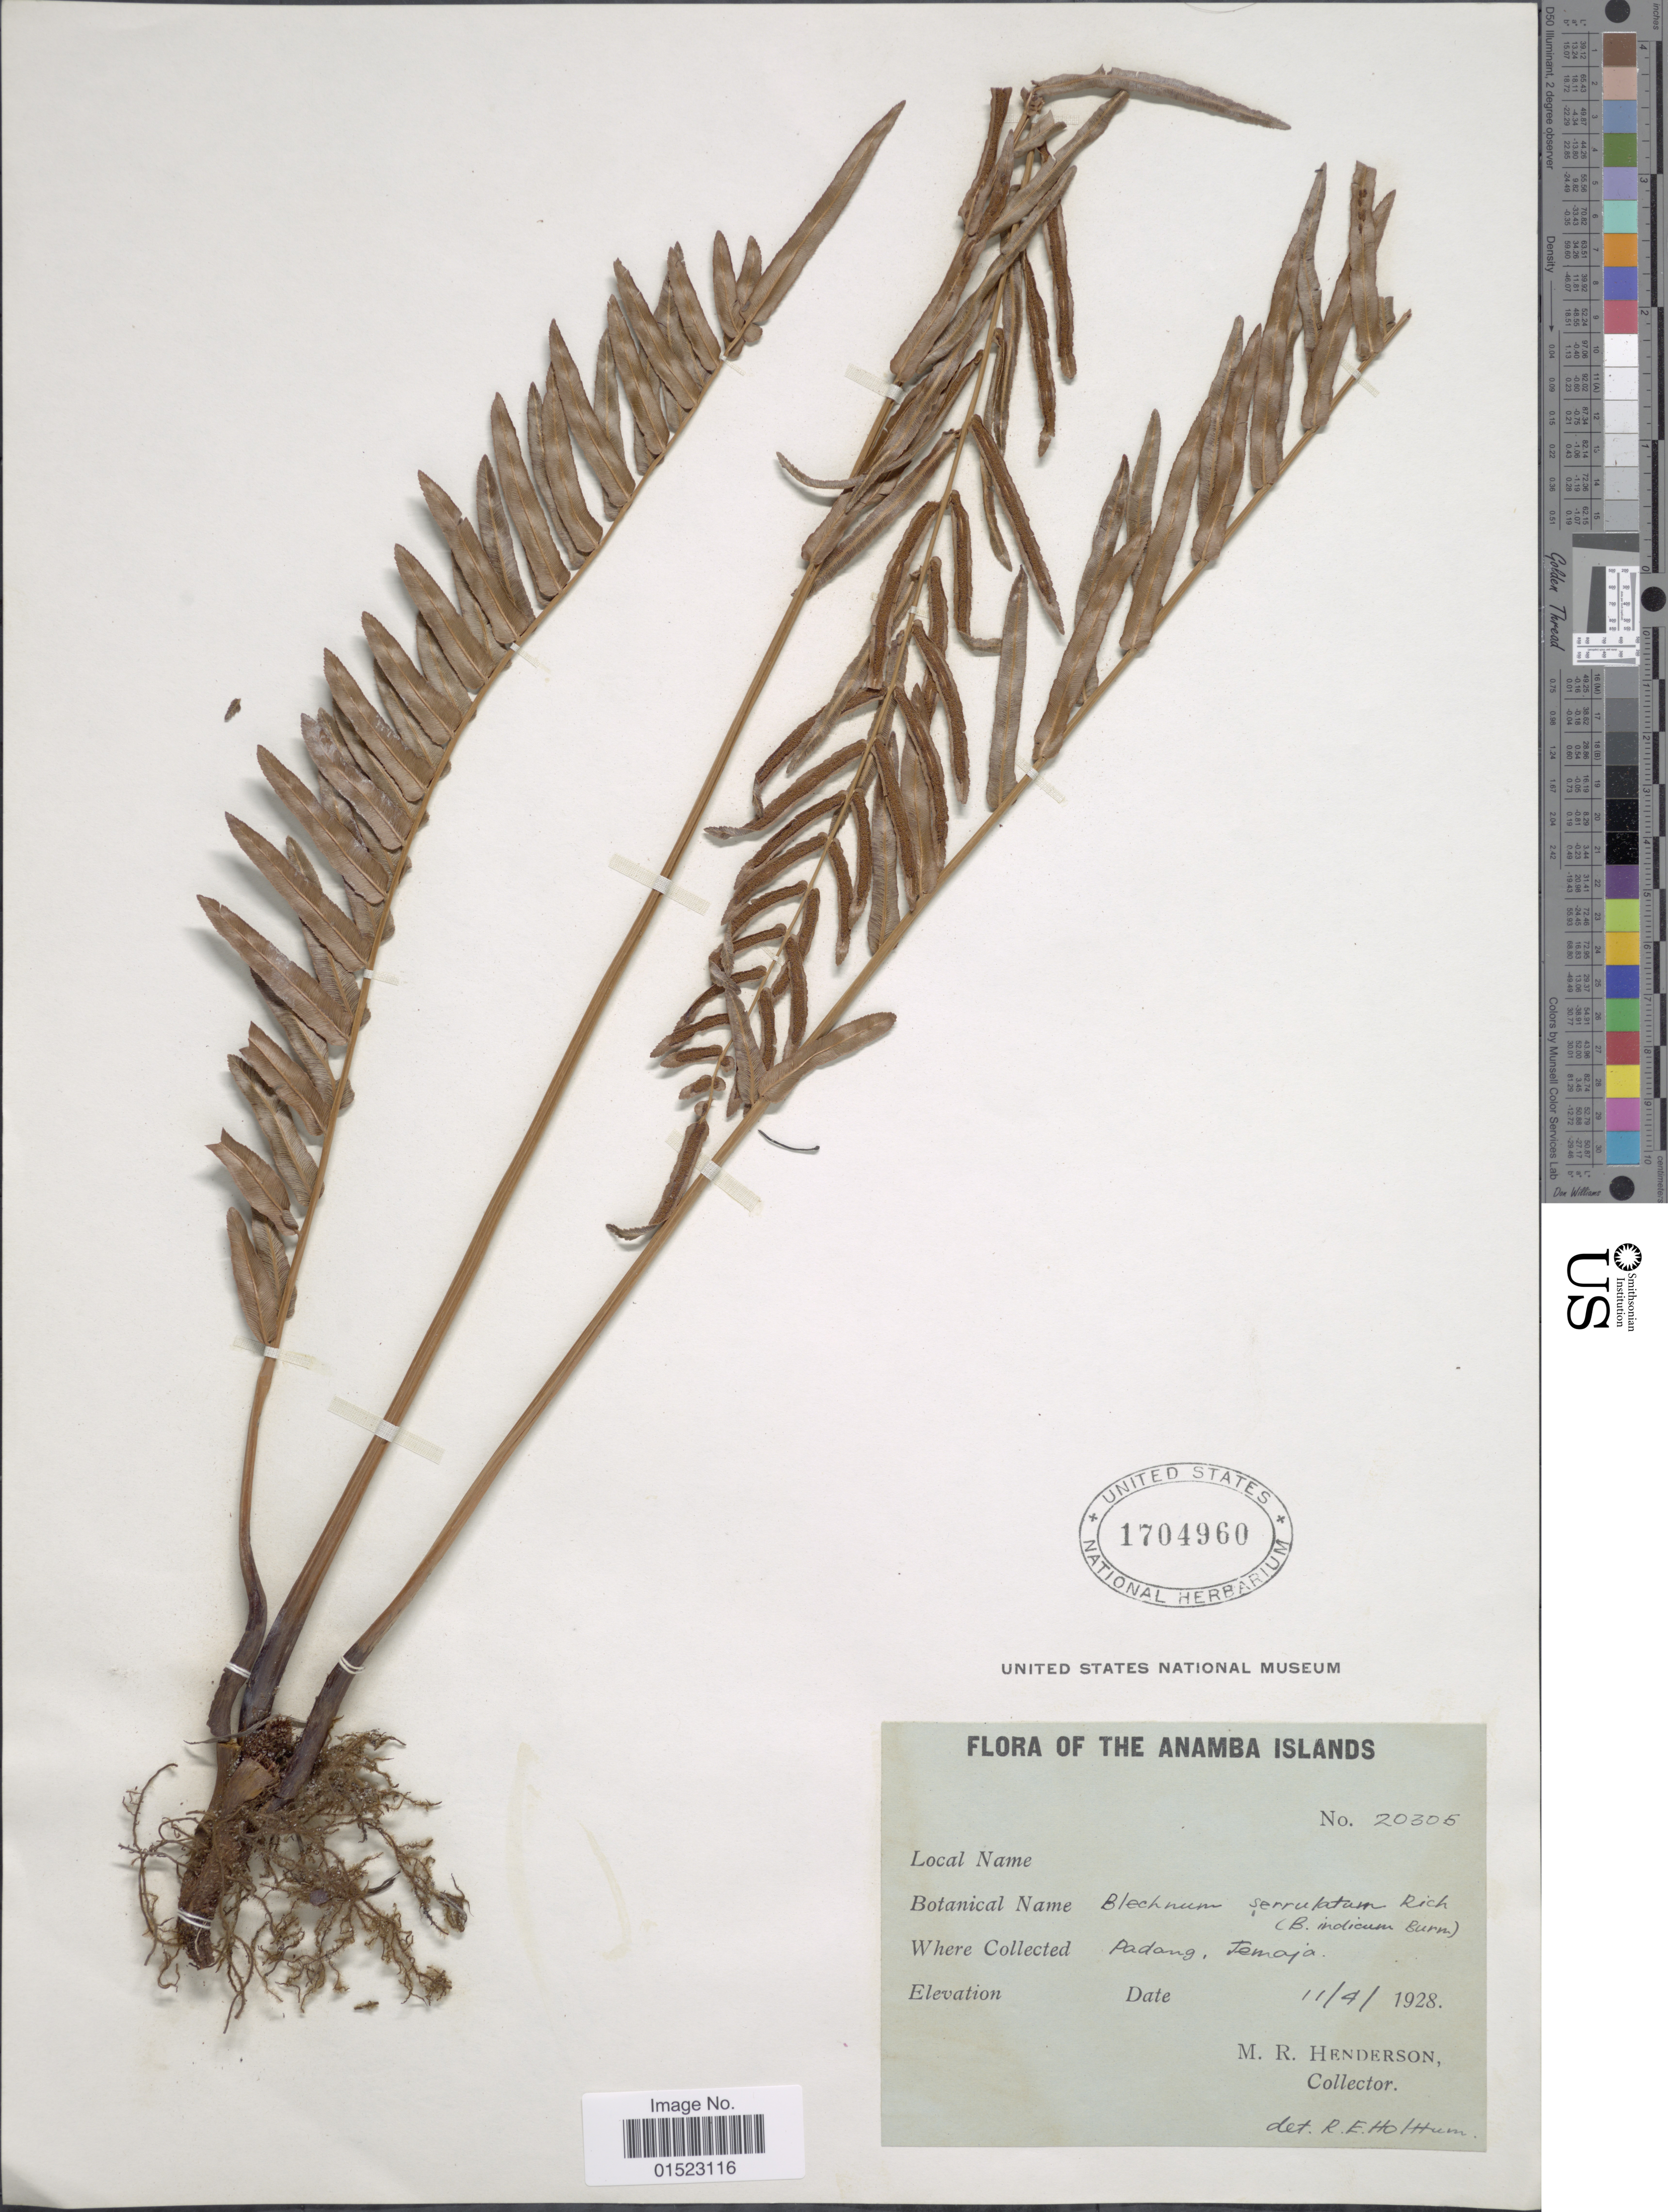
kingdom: Plantae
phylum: Tracheophyta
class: Polypodiopsida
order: Polypodiales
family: Blechnaceae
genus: Telmatoblechnum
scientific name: Telmatoblechnum serrulatum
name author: (Rich.) Perrie et al.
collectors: M. Henderson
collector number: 20305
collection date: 1928-04-11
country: Indonesia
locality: Anamba Islands, Padang, Temaja [interpreted]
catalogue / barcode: US 1704960